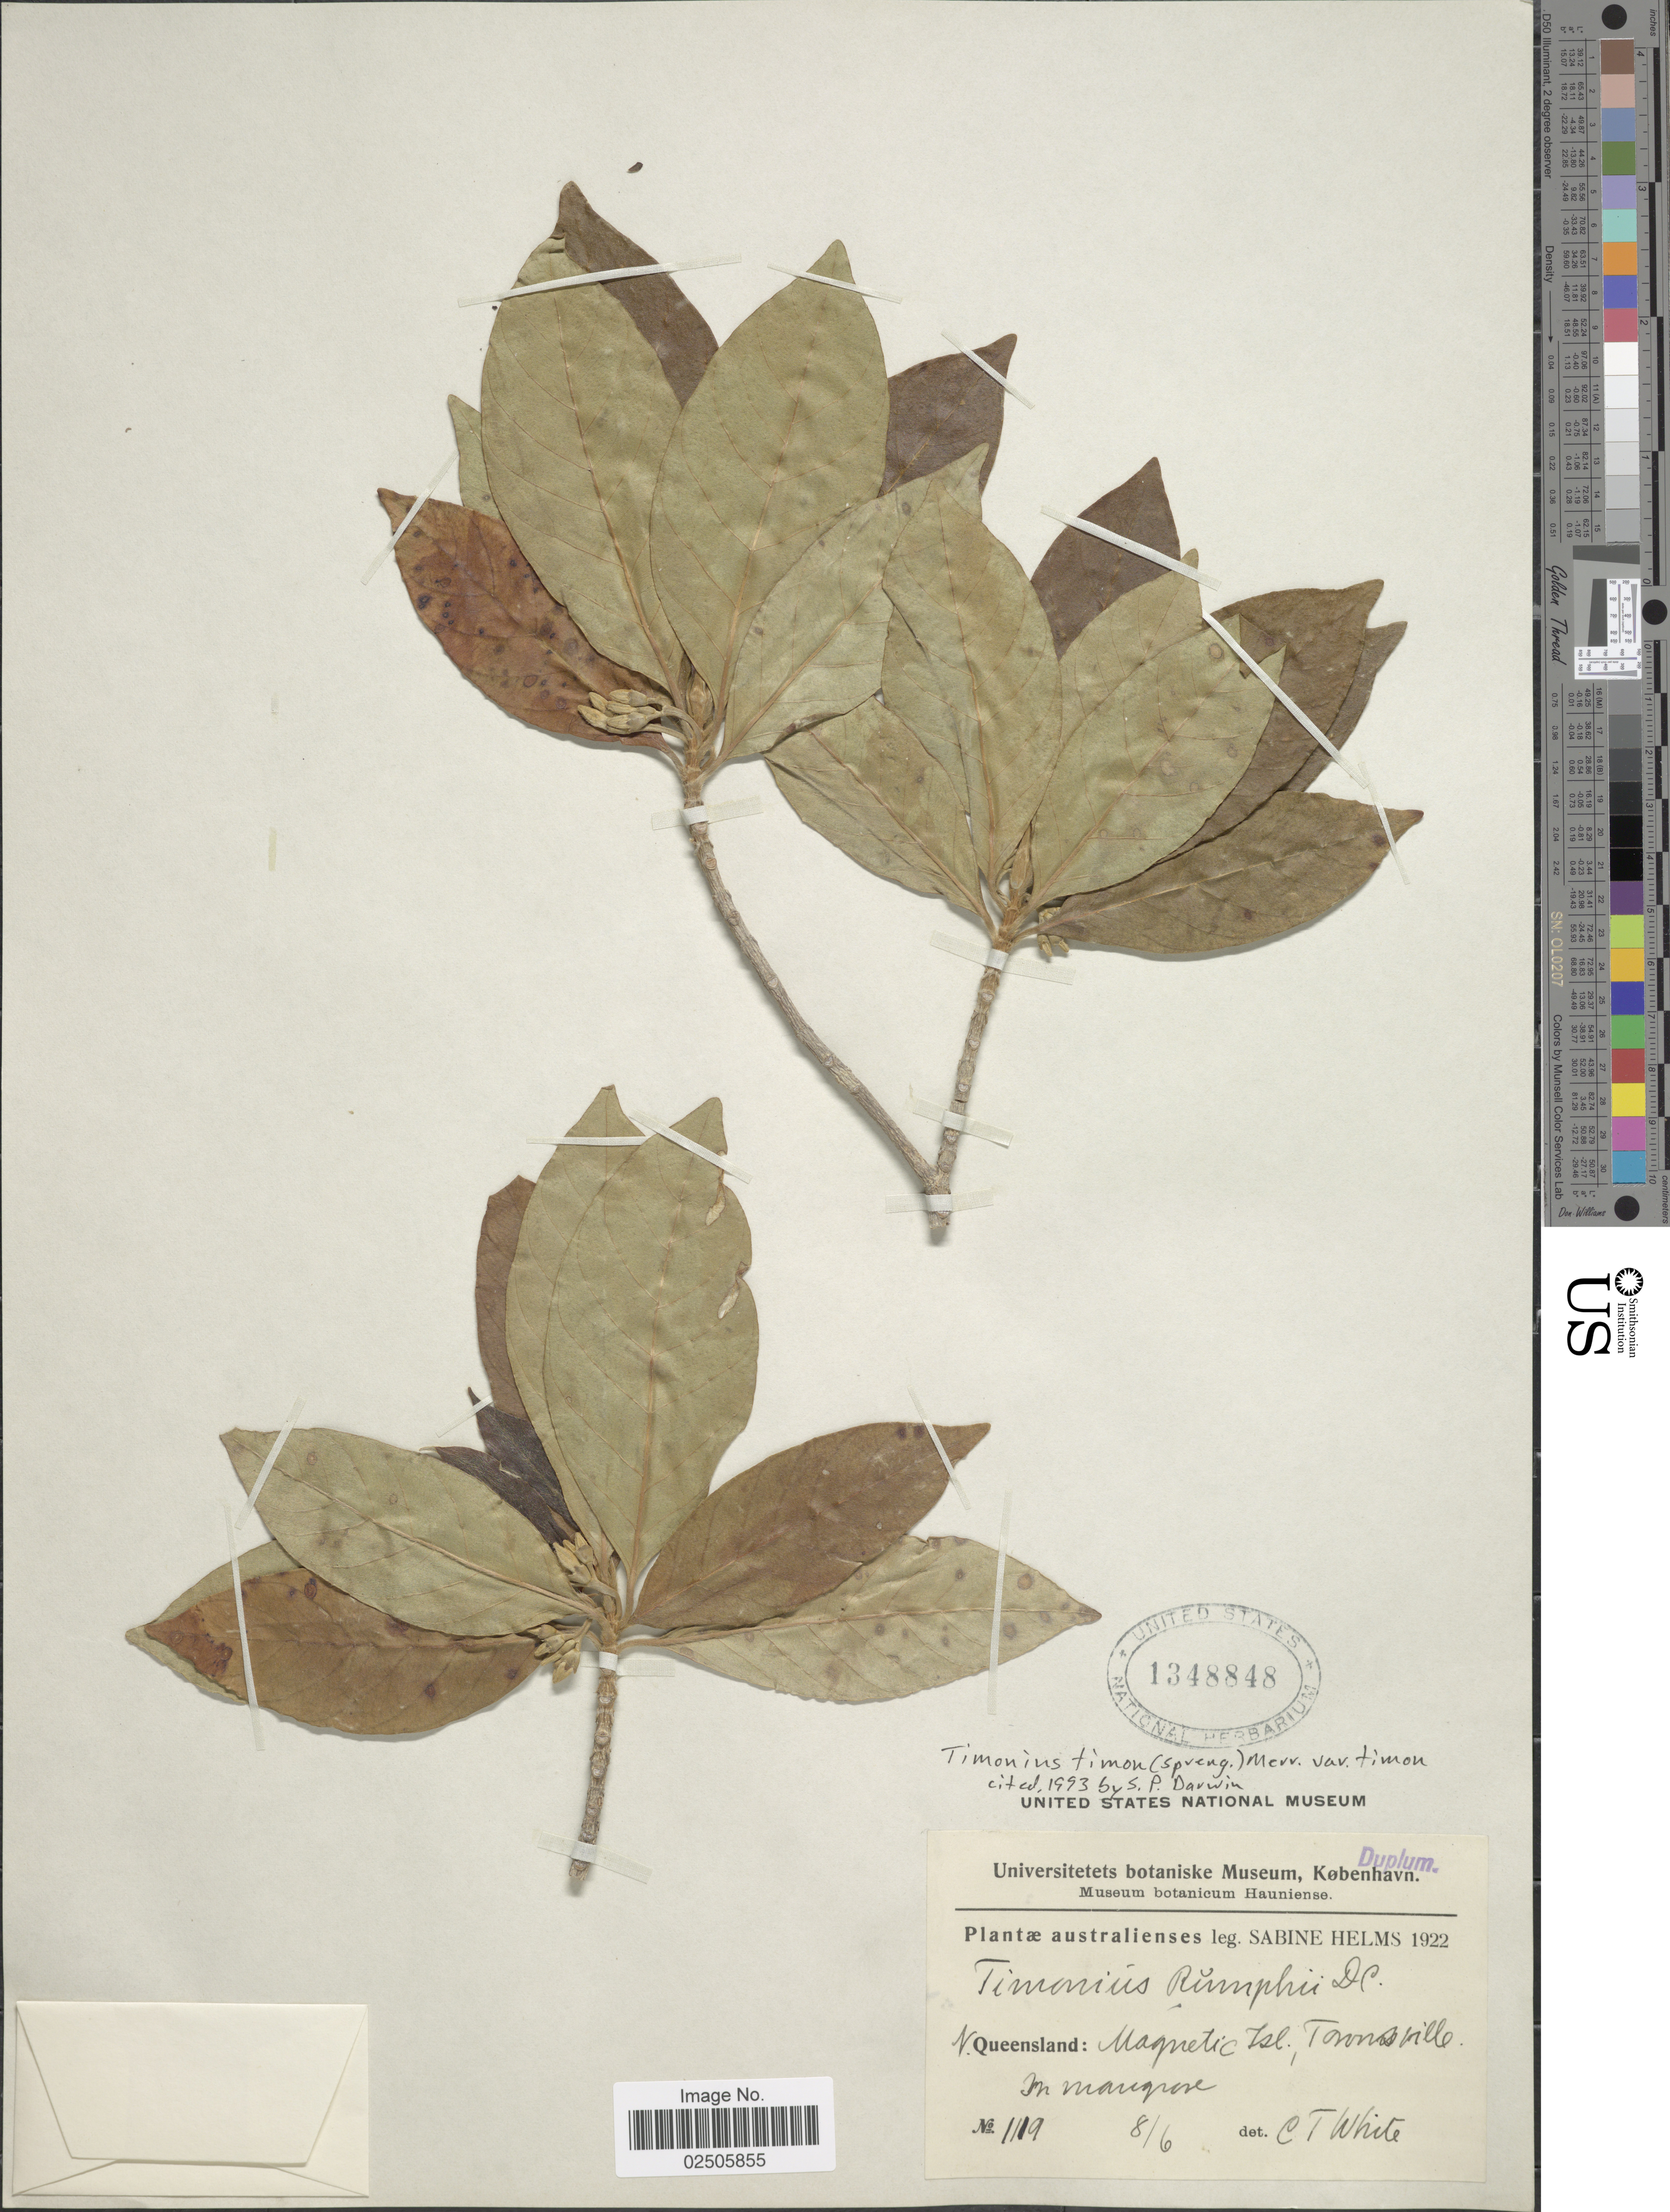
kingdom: Plantae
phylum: Tracheophyta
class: Magnoliopsida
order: Gentianales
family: Rubiaceae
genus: Timonius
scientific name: Timonius timon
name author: (Spreng.) Merr.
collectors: S. Helms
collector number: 1119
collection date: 1922-06-08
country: Australia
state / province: Queensland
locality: N. Queensland: Magnetic Isl., Townsville, in Mangrove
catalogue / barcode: US 1348848